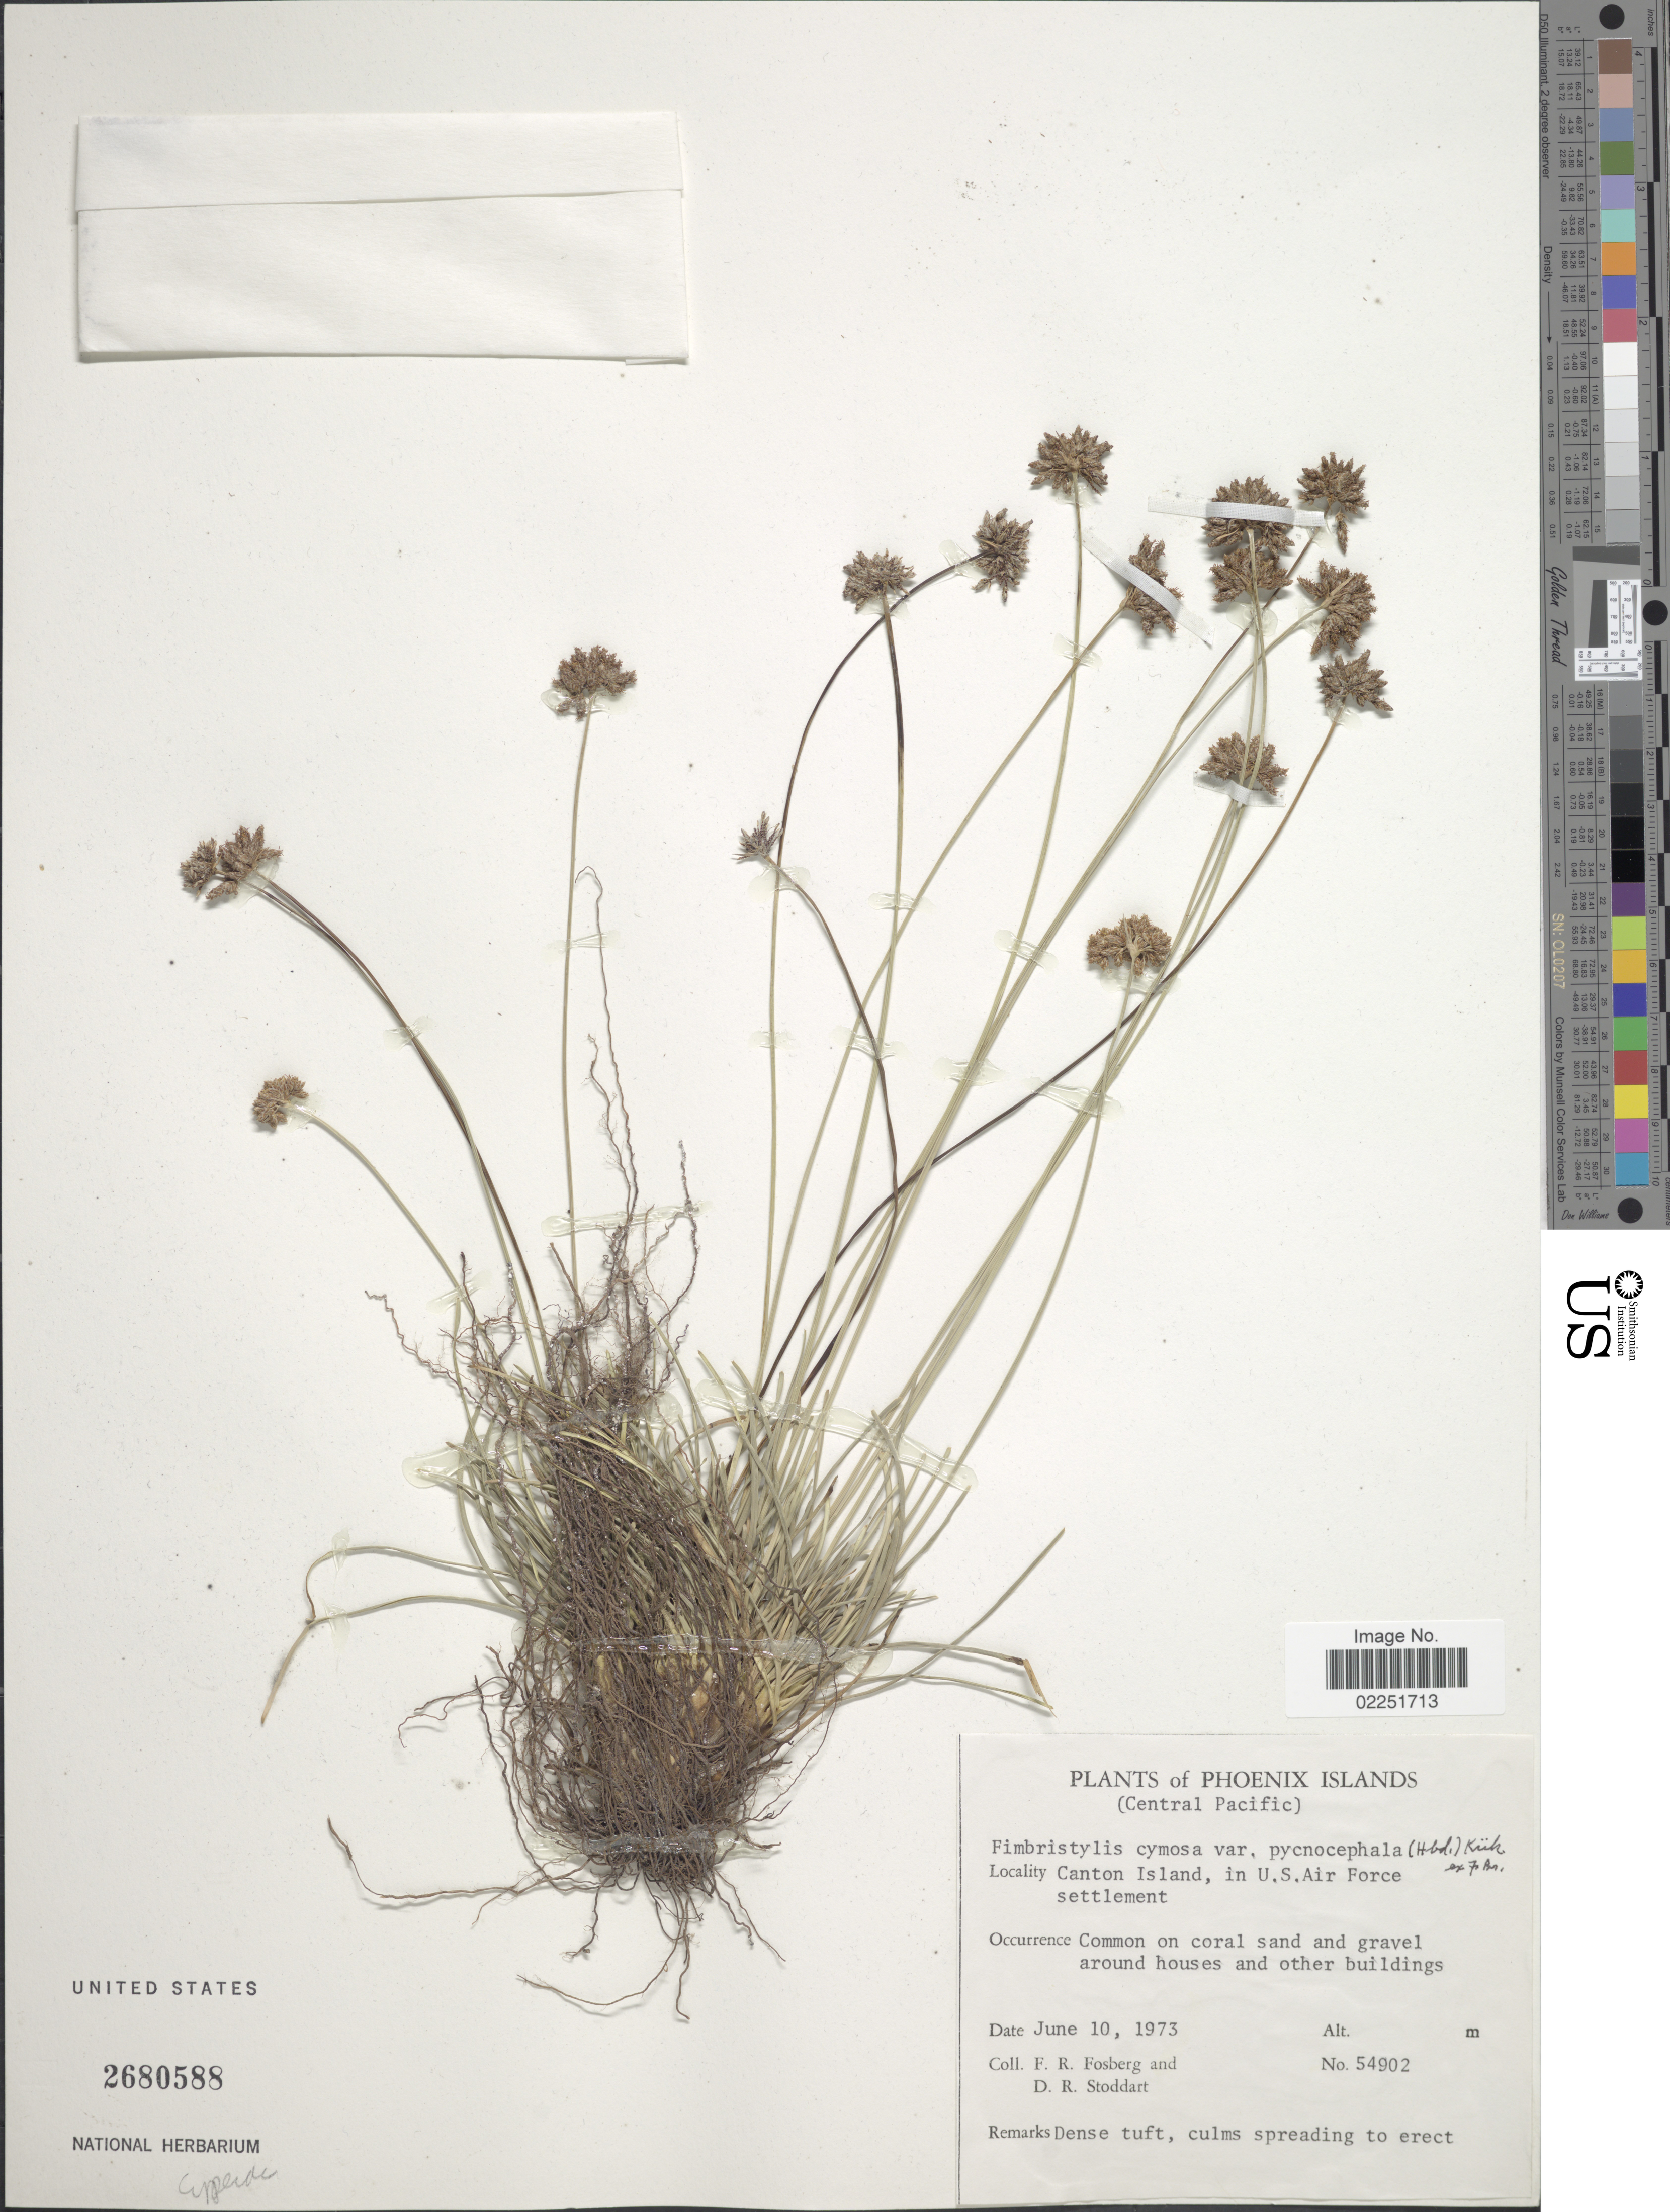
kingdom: Plantae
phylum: Tracheophyta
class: Liliopsida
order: Poales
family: Cyperaceae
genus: Fimbristylis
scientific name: Fimbristylis cymosa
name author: R. Br.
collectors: F. R. Fosberg & D. R. Stoddart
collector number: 54902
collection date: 1973-06-10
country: Kiribati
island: Kanton [Canton] Atoll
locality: Phoenix Islands (Central Pacific). Canton Island, In U.S. Air Force settlement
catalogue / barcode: US 2680588